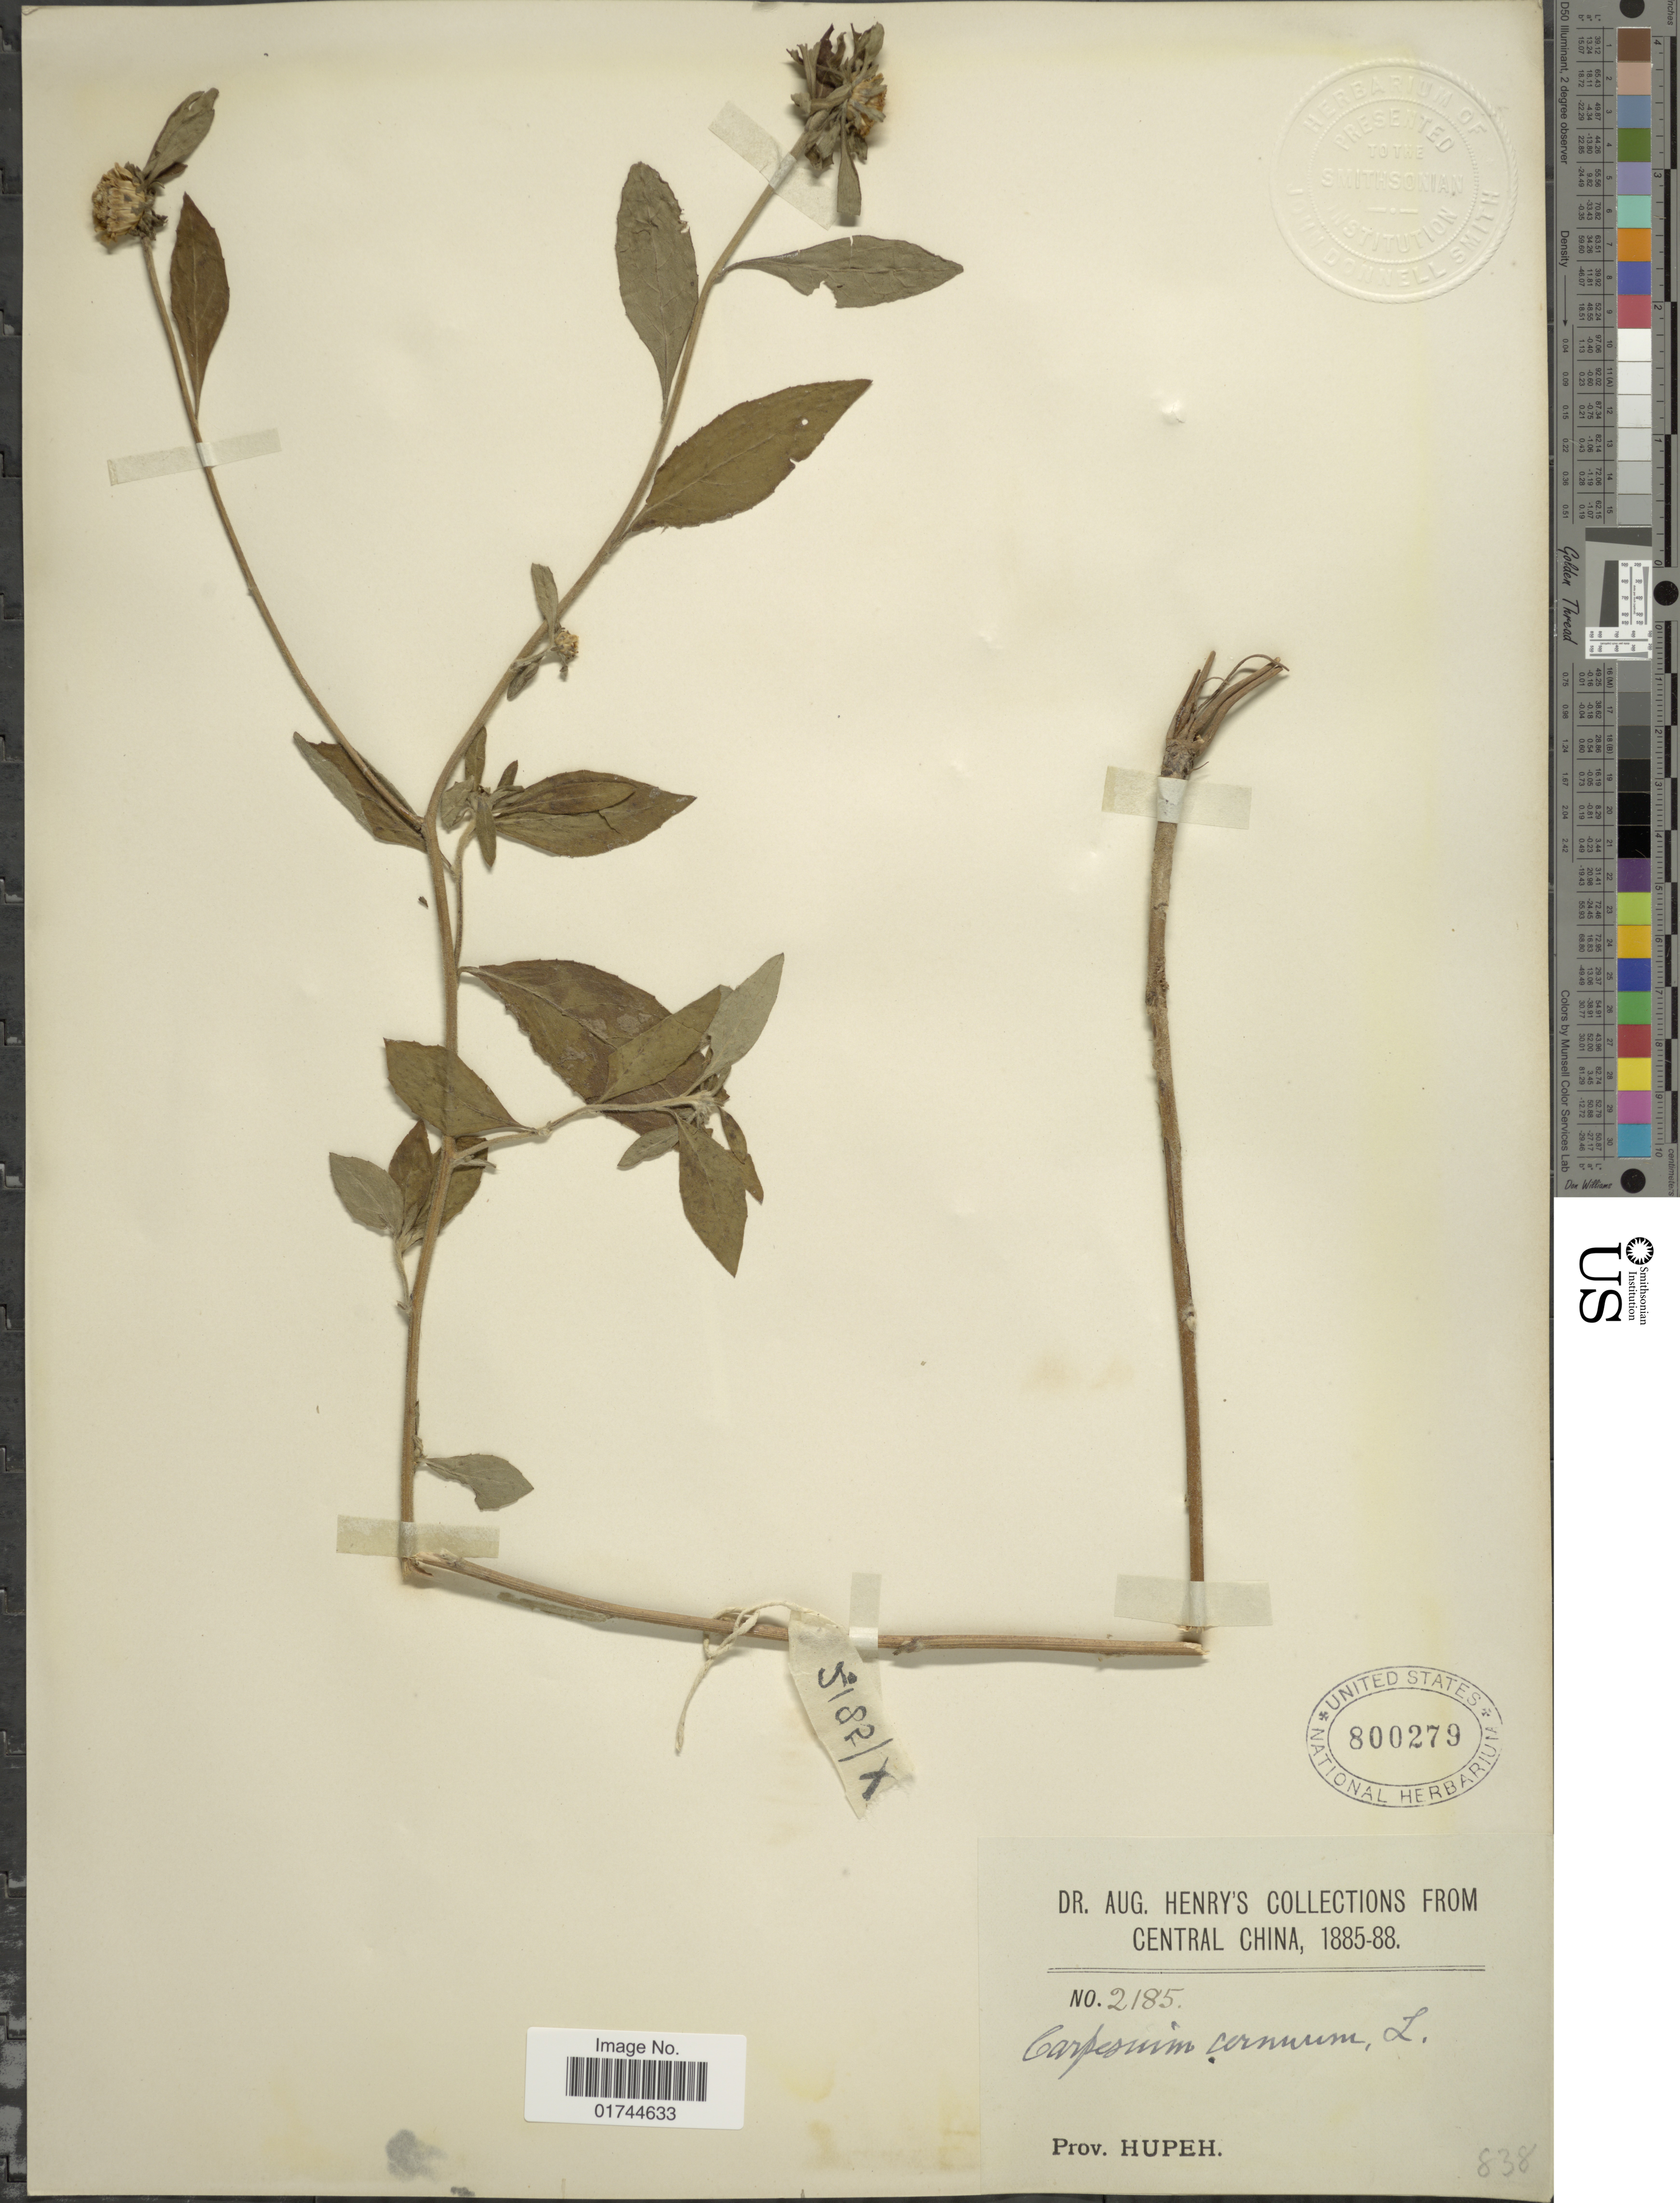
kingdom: Plantae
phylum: Tracheophyta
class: Magnoliopsida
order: Asterales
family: Asteraceae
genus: Carpesium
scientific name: Carpesium cernum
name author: L.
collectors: A. Henry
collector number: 2185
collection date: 1885/1888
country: China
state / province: Hubei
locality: Central China, Prov. Hupeh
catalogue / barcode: US 800279